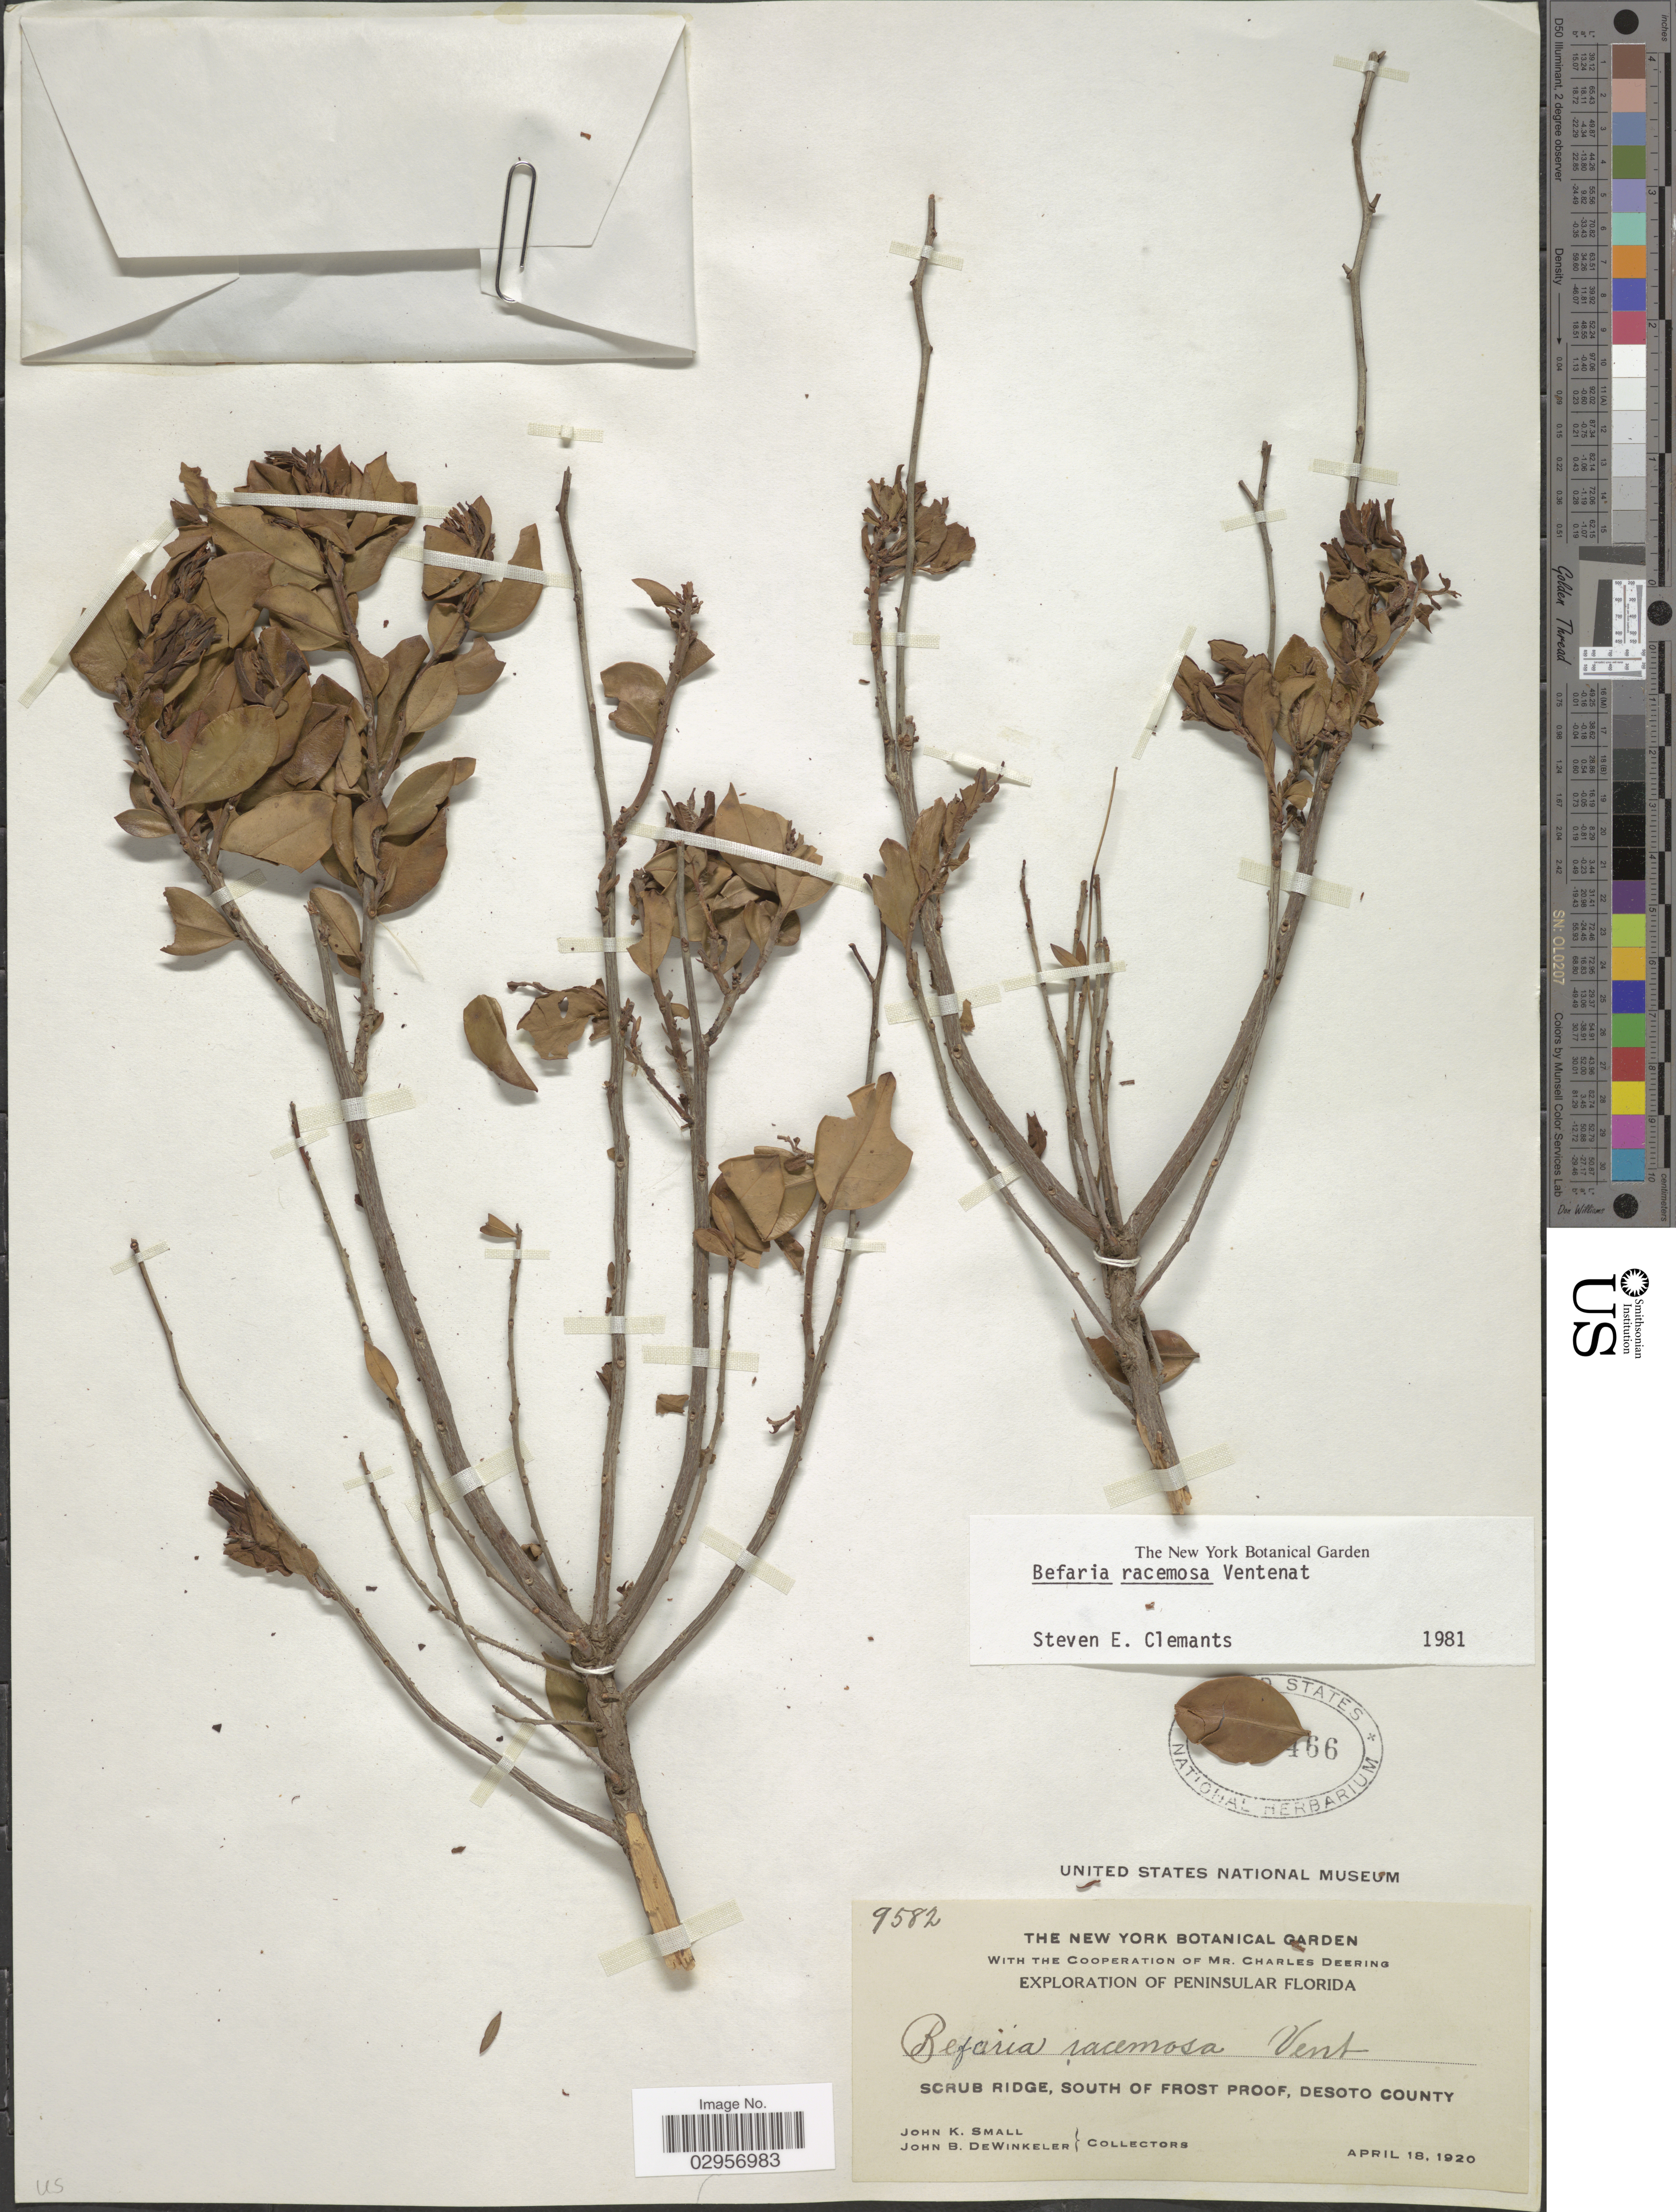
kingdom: Plantae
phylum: Tracheophyta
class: Magnoliopsida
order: Ericales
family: Ericaceae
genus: Bejaria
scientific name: Bejaria racemosa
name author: Vent.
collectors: J. K. Small & J. B. Dewinkeler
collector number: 9582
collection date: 1920-04-18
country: United States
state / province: Florida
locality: Peninsular Florida, Scrub Ridge, South of Frost Proof, Desoto County.